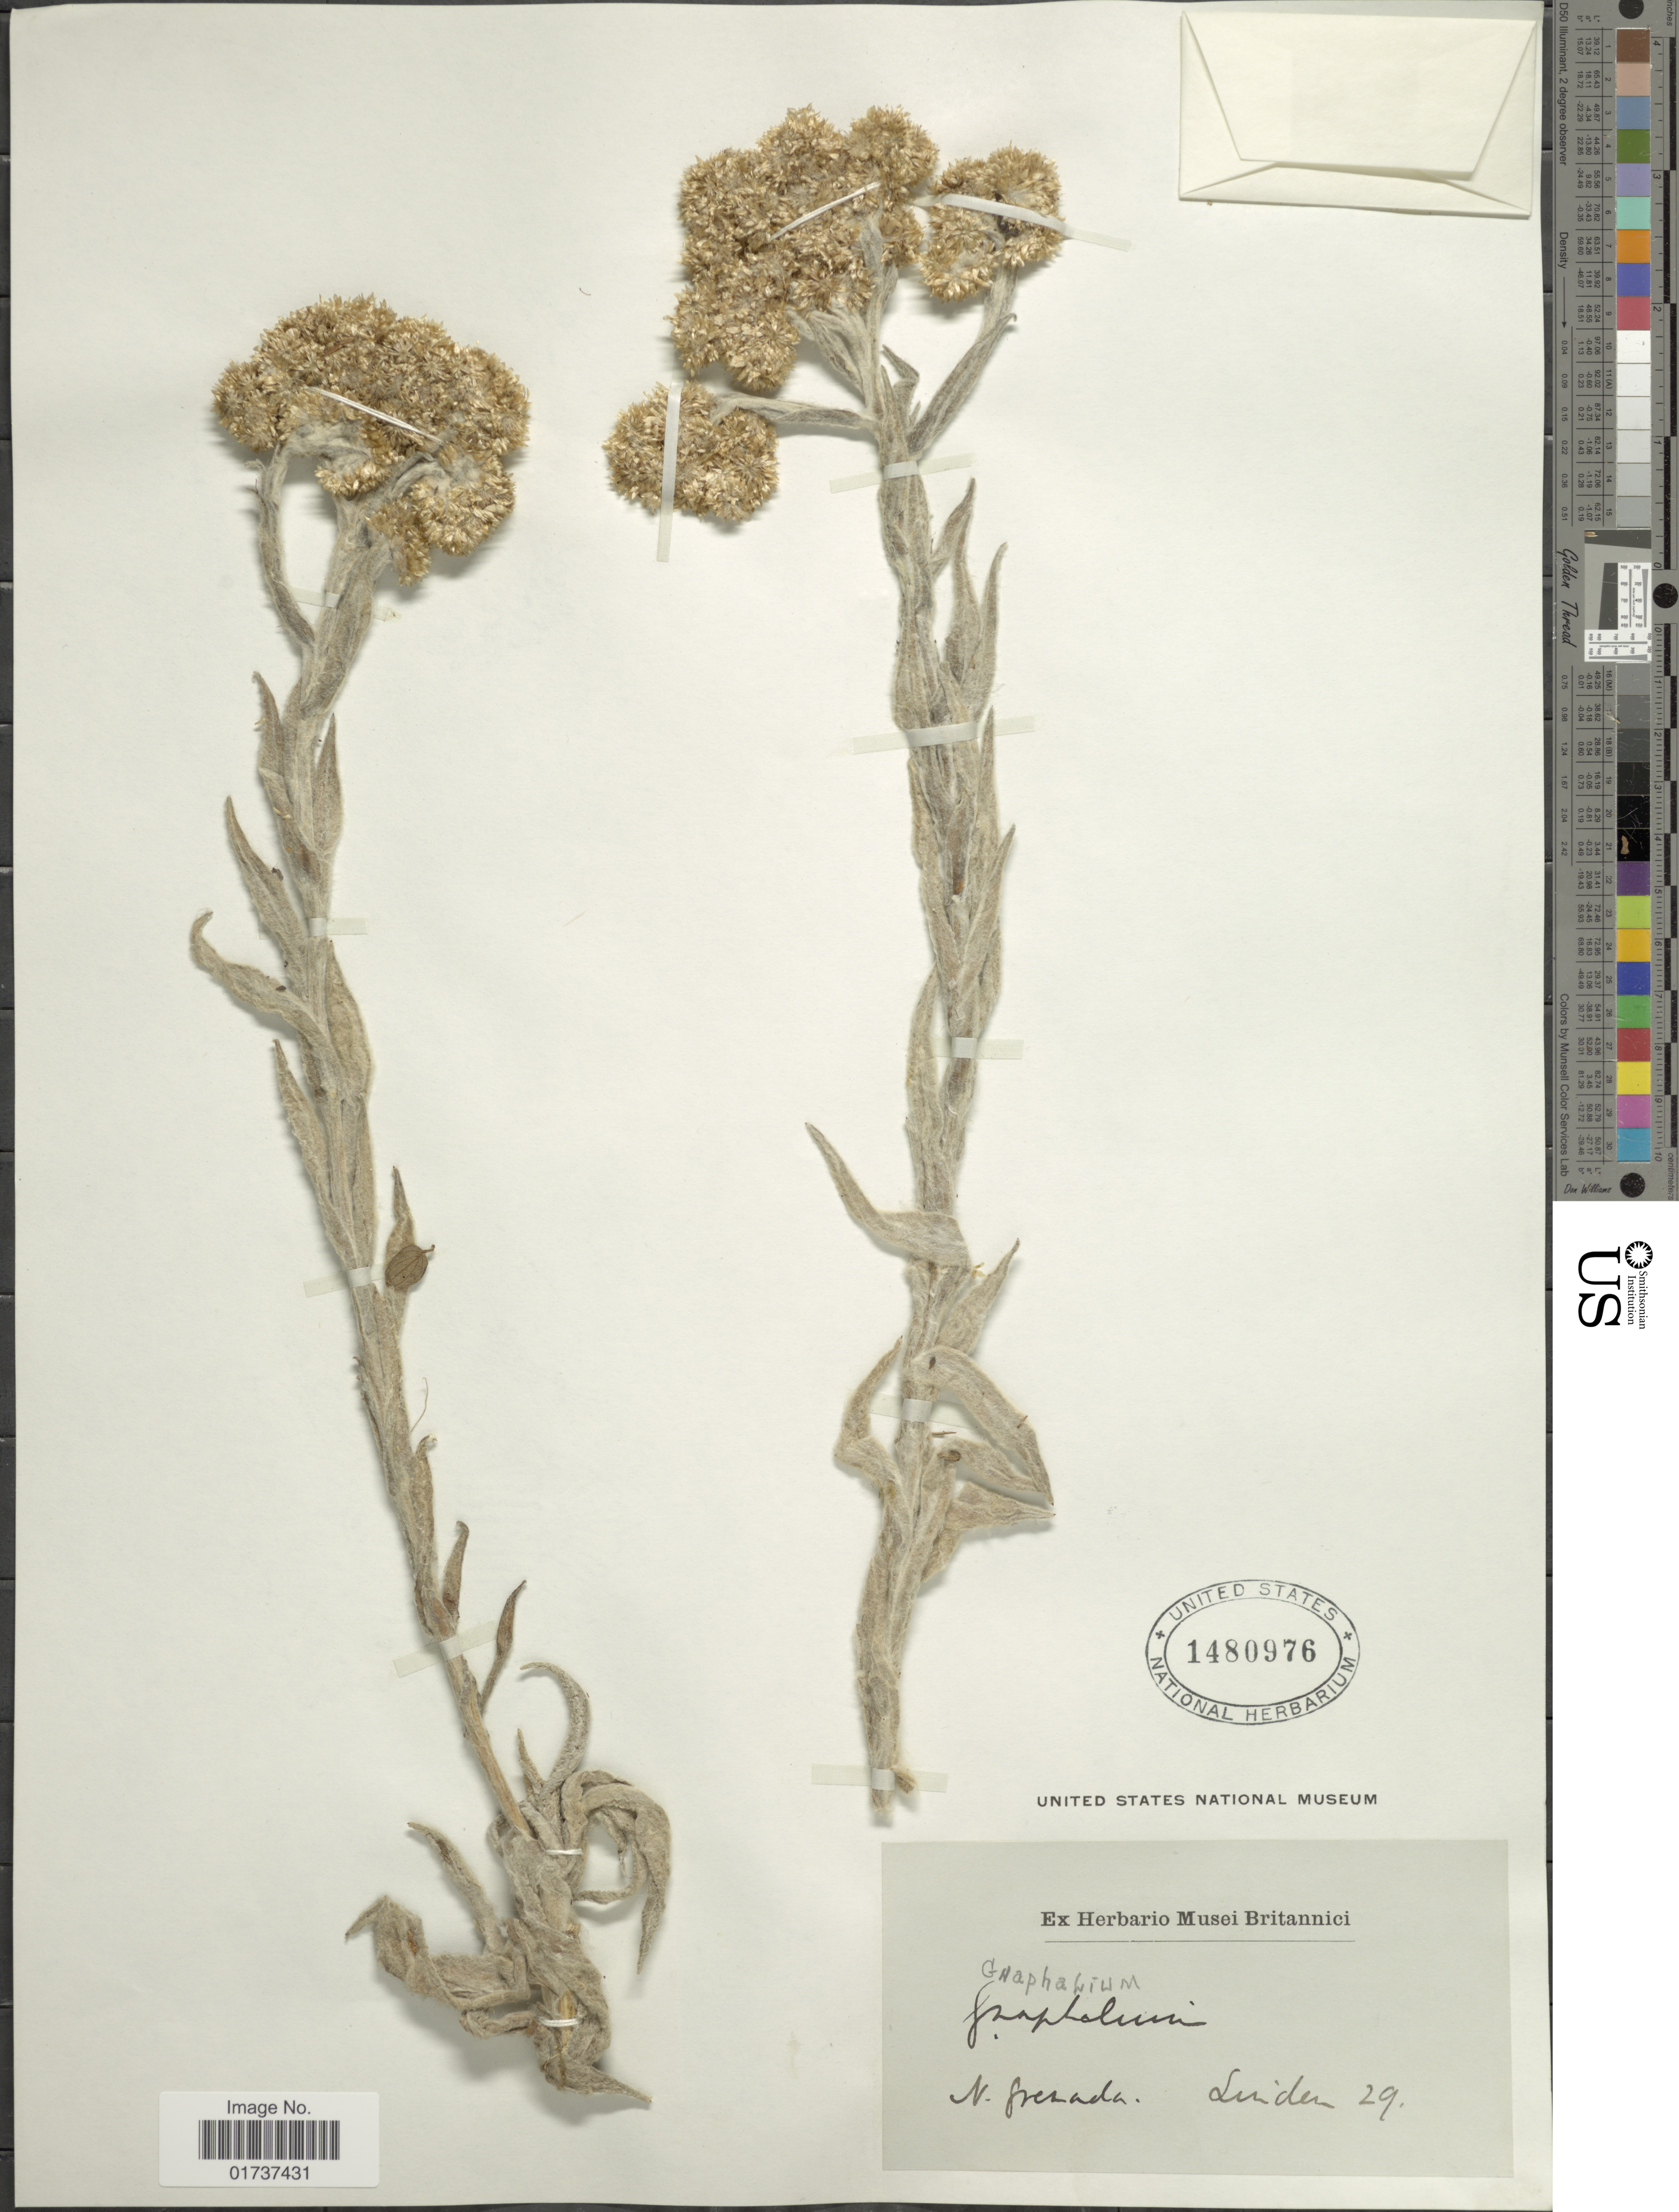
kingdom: Plantae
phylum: Tracheophyta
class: Magnoliopsida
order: Asterales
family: Asteraceae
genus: Gnaphalium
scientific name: Gnaphalium sp.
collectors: -- Linden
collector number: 29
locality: N. Grenada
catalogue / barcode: US 1480976